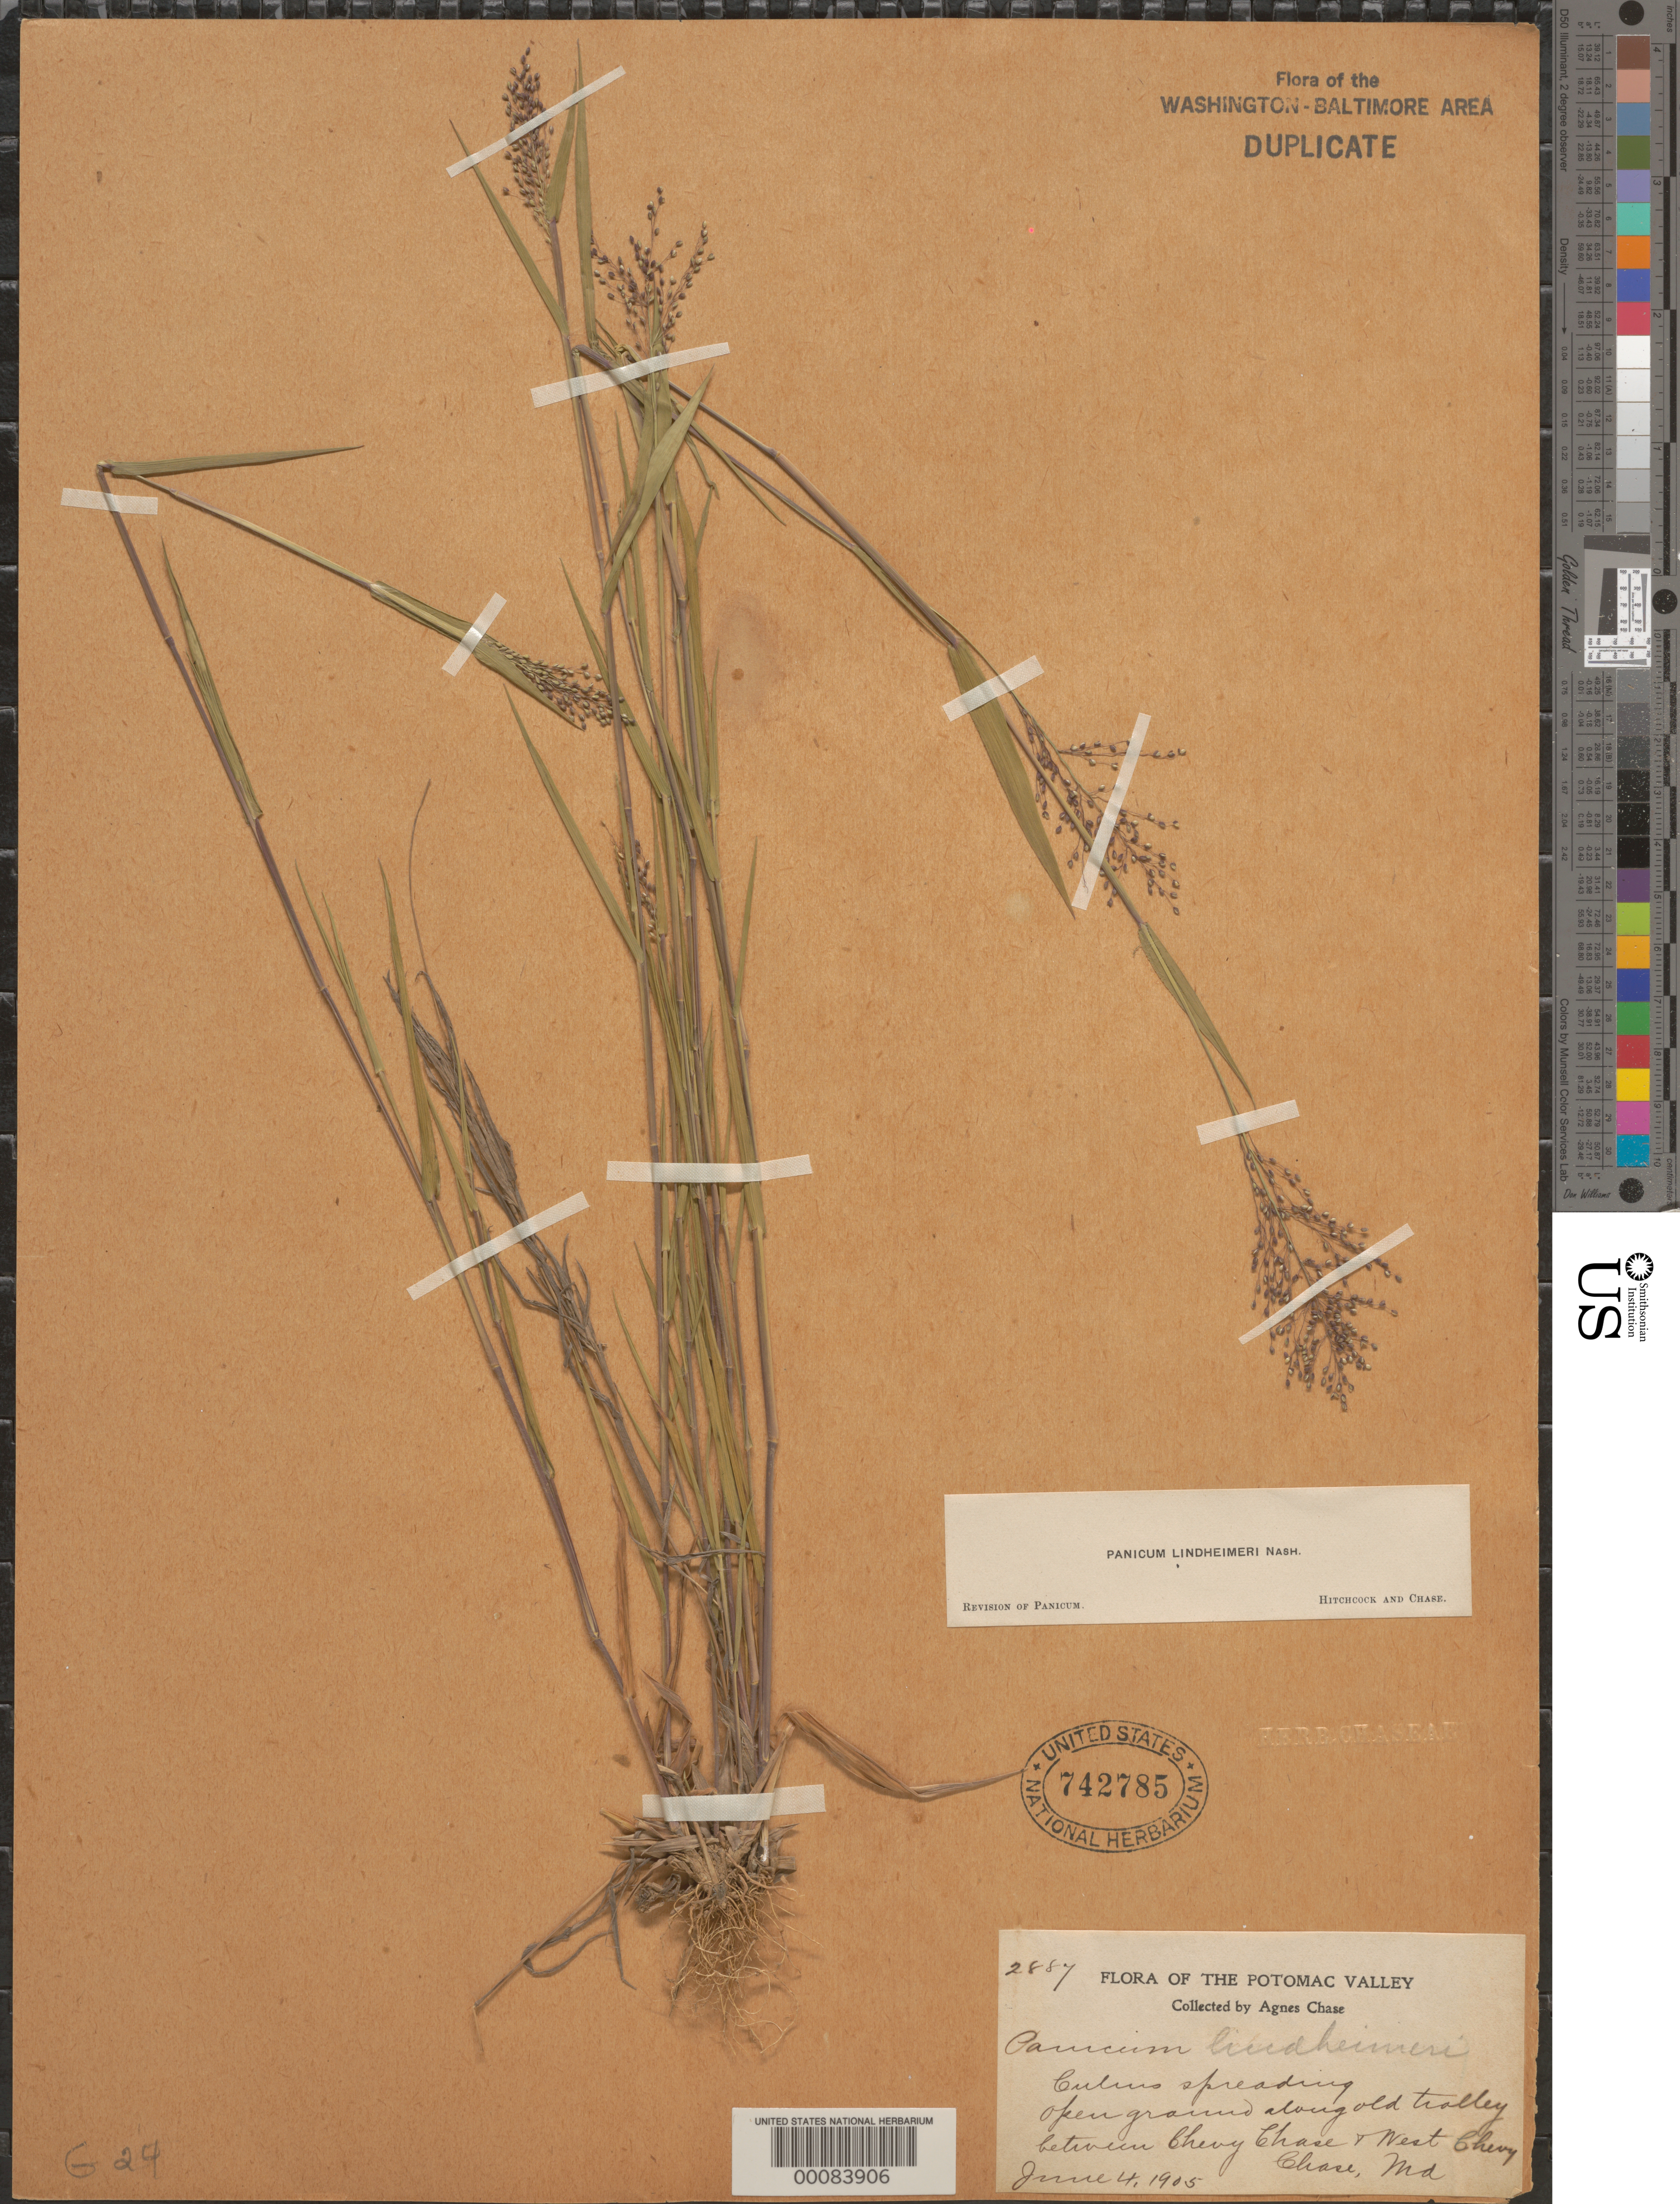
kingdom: Plantae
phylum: Tracheophyta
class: Liliopsida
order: Poales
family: Poaceae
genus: Dichanthelium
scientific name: Dichanthelium acuminatum var. lindheimeri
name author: (Nash) Gould & C.A. Clark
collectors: A. Chase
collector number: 2887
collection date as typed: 04 Jun 1905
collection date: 1905-06-04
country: United States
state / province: Maryland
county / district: Montgomery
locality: Chevy Chase and W Chevy Chase, along Old Trolley between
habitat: Open ground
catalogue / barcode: US 742785